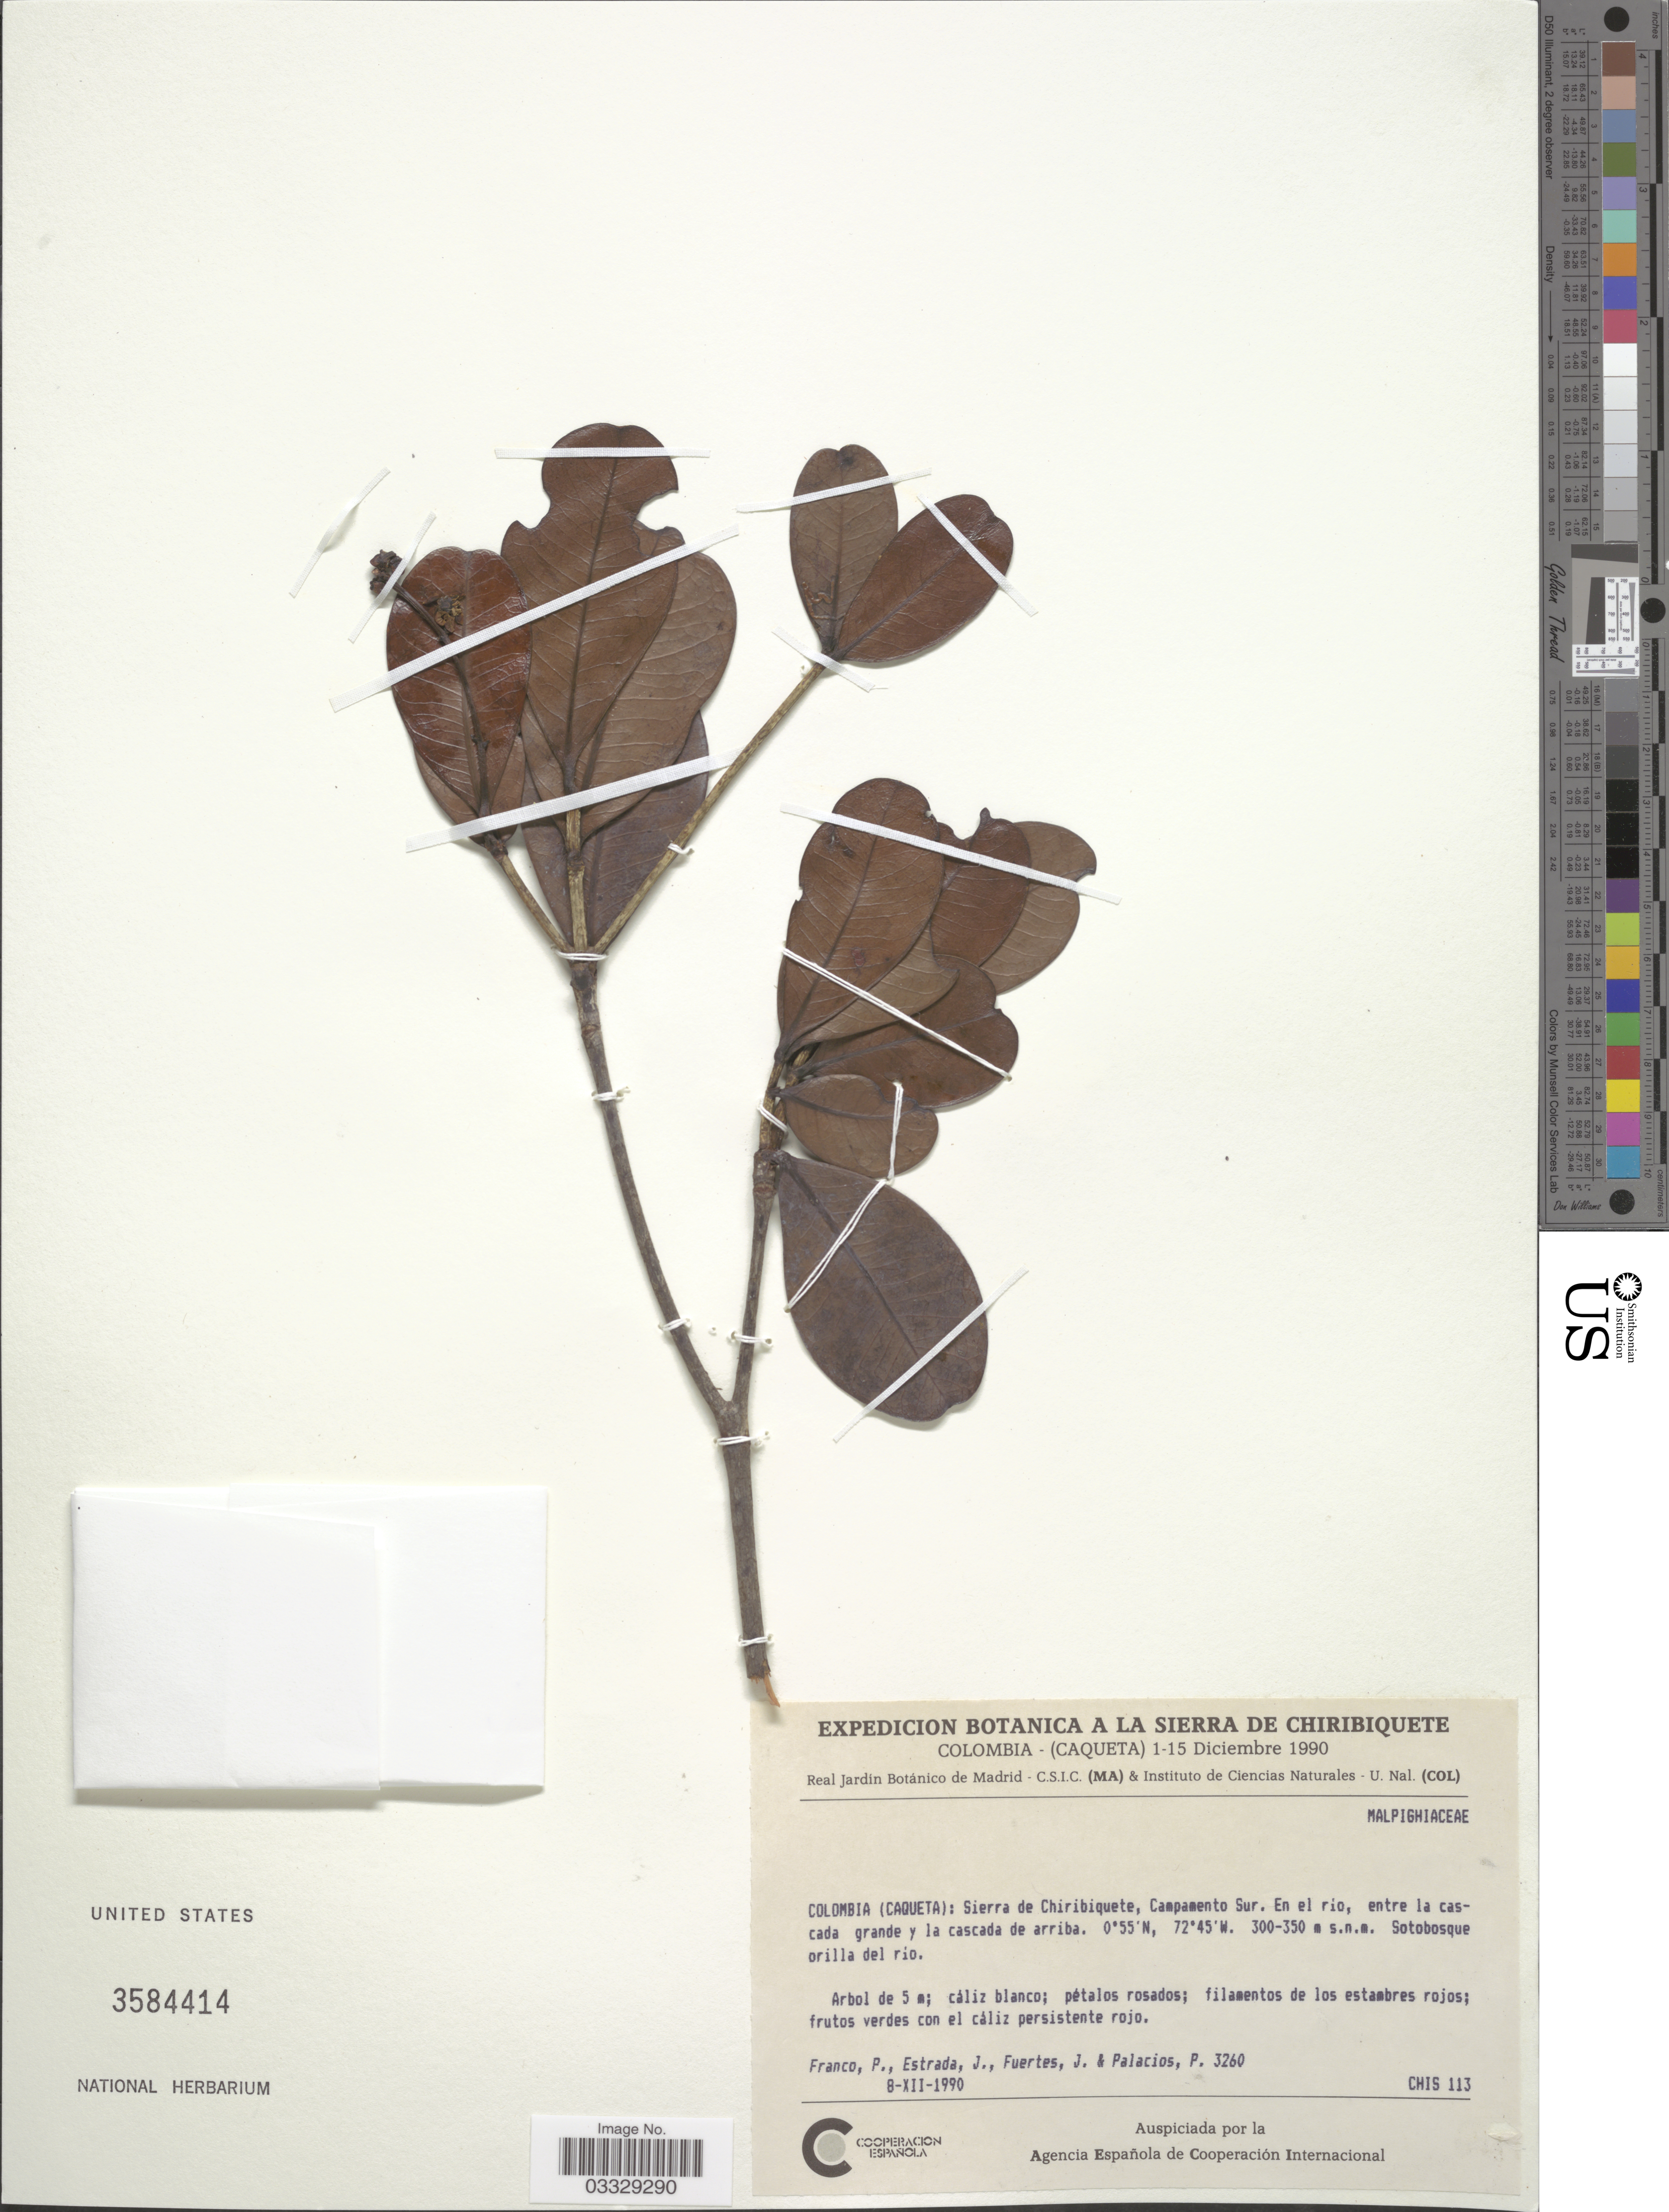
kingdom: Plantae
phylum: Tracheophyta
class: Magnoliopsida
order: Malpighiales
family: Malpighiaceae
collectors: P. Franco, J. Estrada, J. Fuertes & P. de Palacios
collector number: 3260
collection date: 1990-12-08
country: Colombia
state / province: Caquetá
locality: Sierra de Chiribiquete, Campamento Sur. En el río, entre la cascada grande y la cascada de arriba.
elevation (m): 300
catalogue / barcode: US 3584414